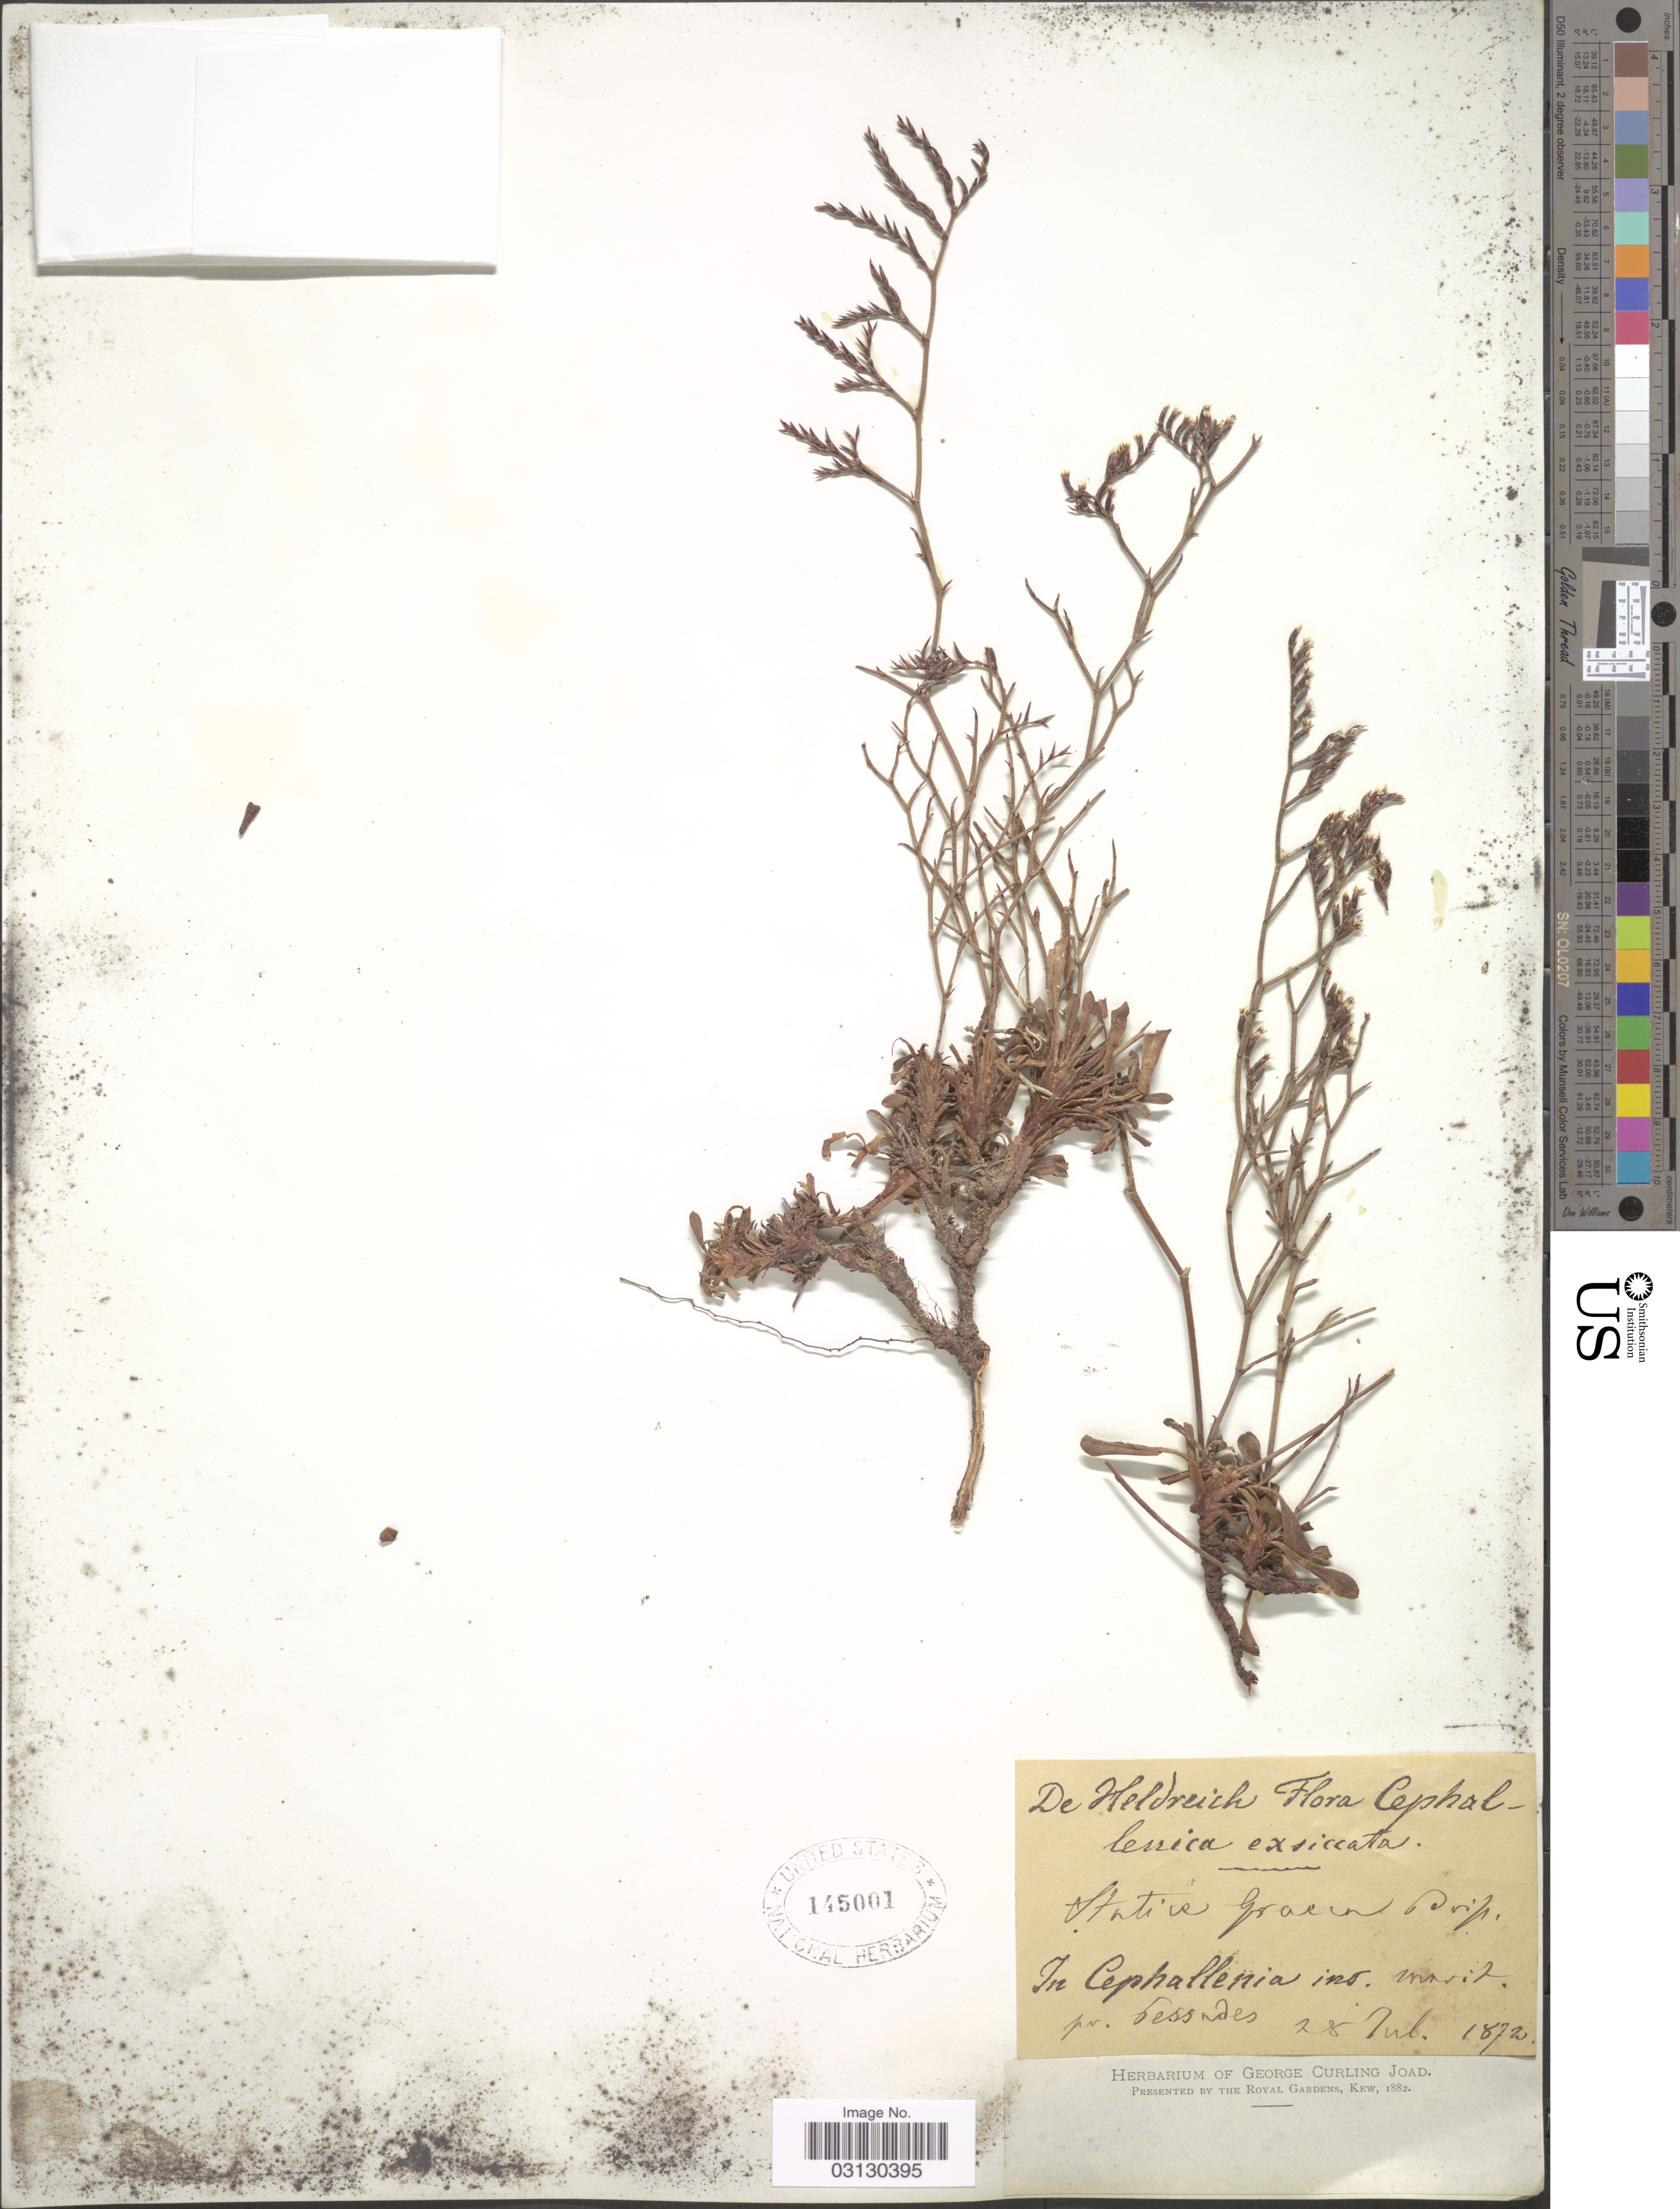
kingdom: Plantae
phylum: Tracheophyta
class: Magnoliopsida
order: Caryophyllales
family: Plumbaginaceae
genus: Limonium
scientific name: Limonium graecum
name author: (Poir.) Kuntze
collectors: -. De Heldreich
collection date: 1872-07-28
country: Greece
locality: In Cephallenia ins. marit. pr. Pessades.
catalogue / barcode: US 145001